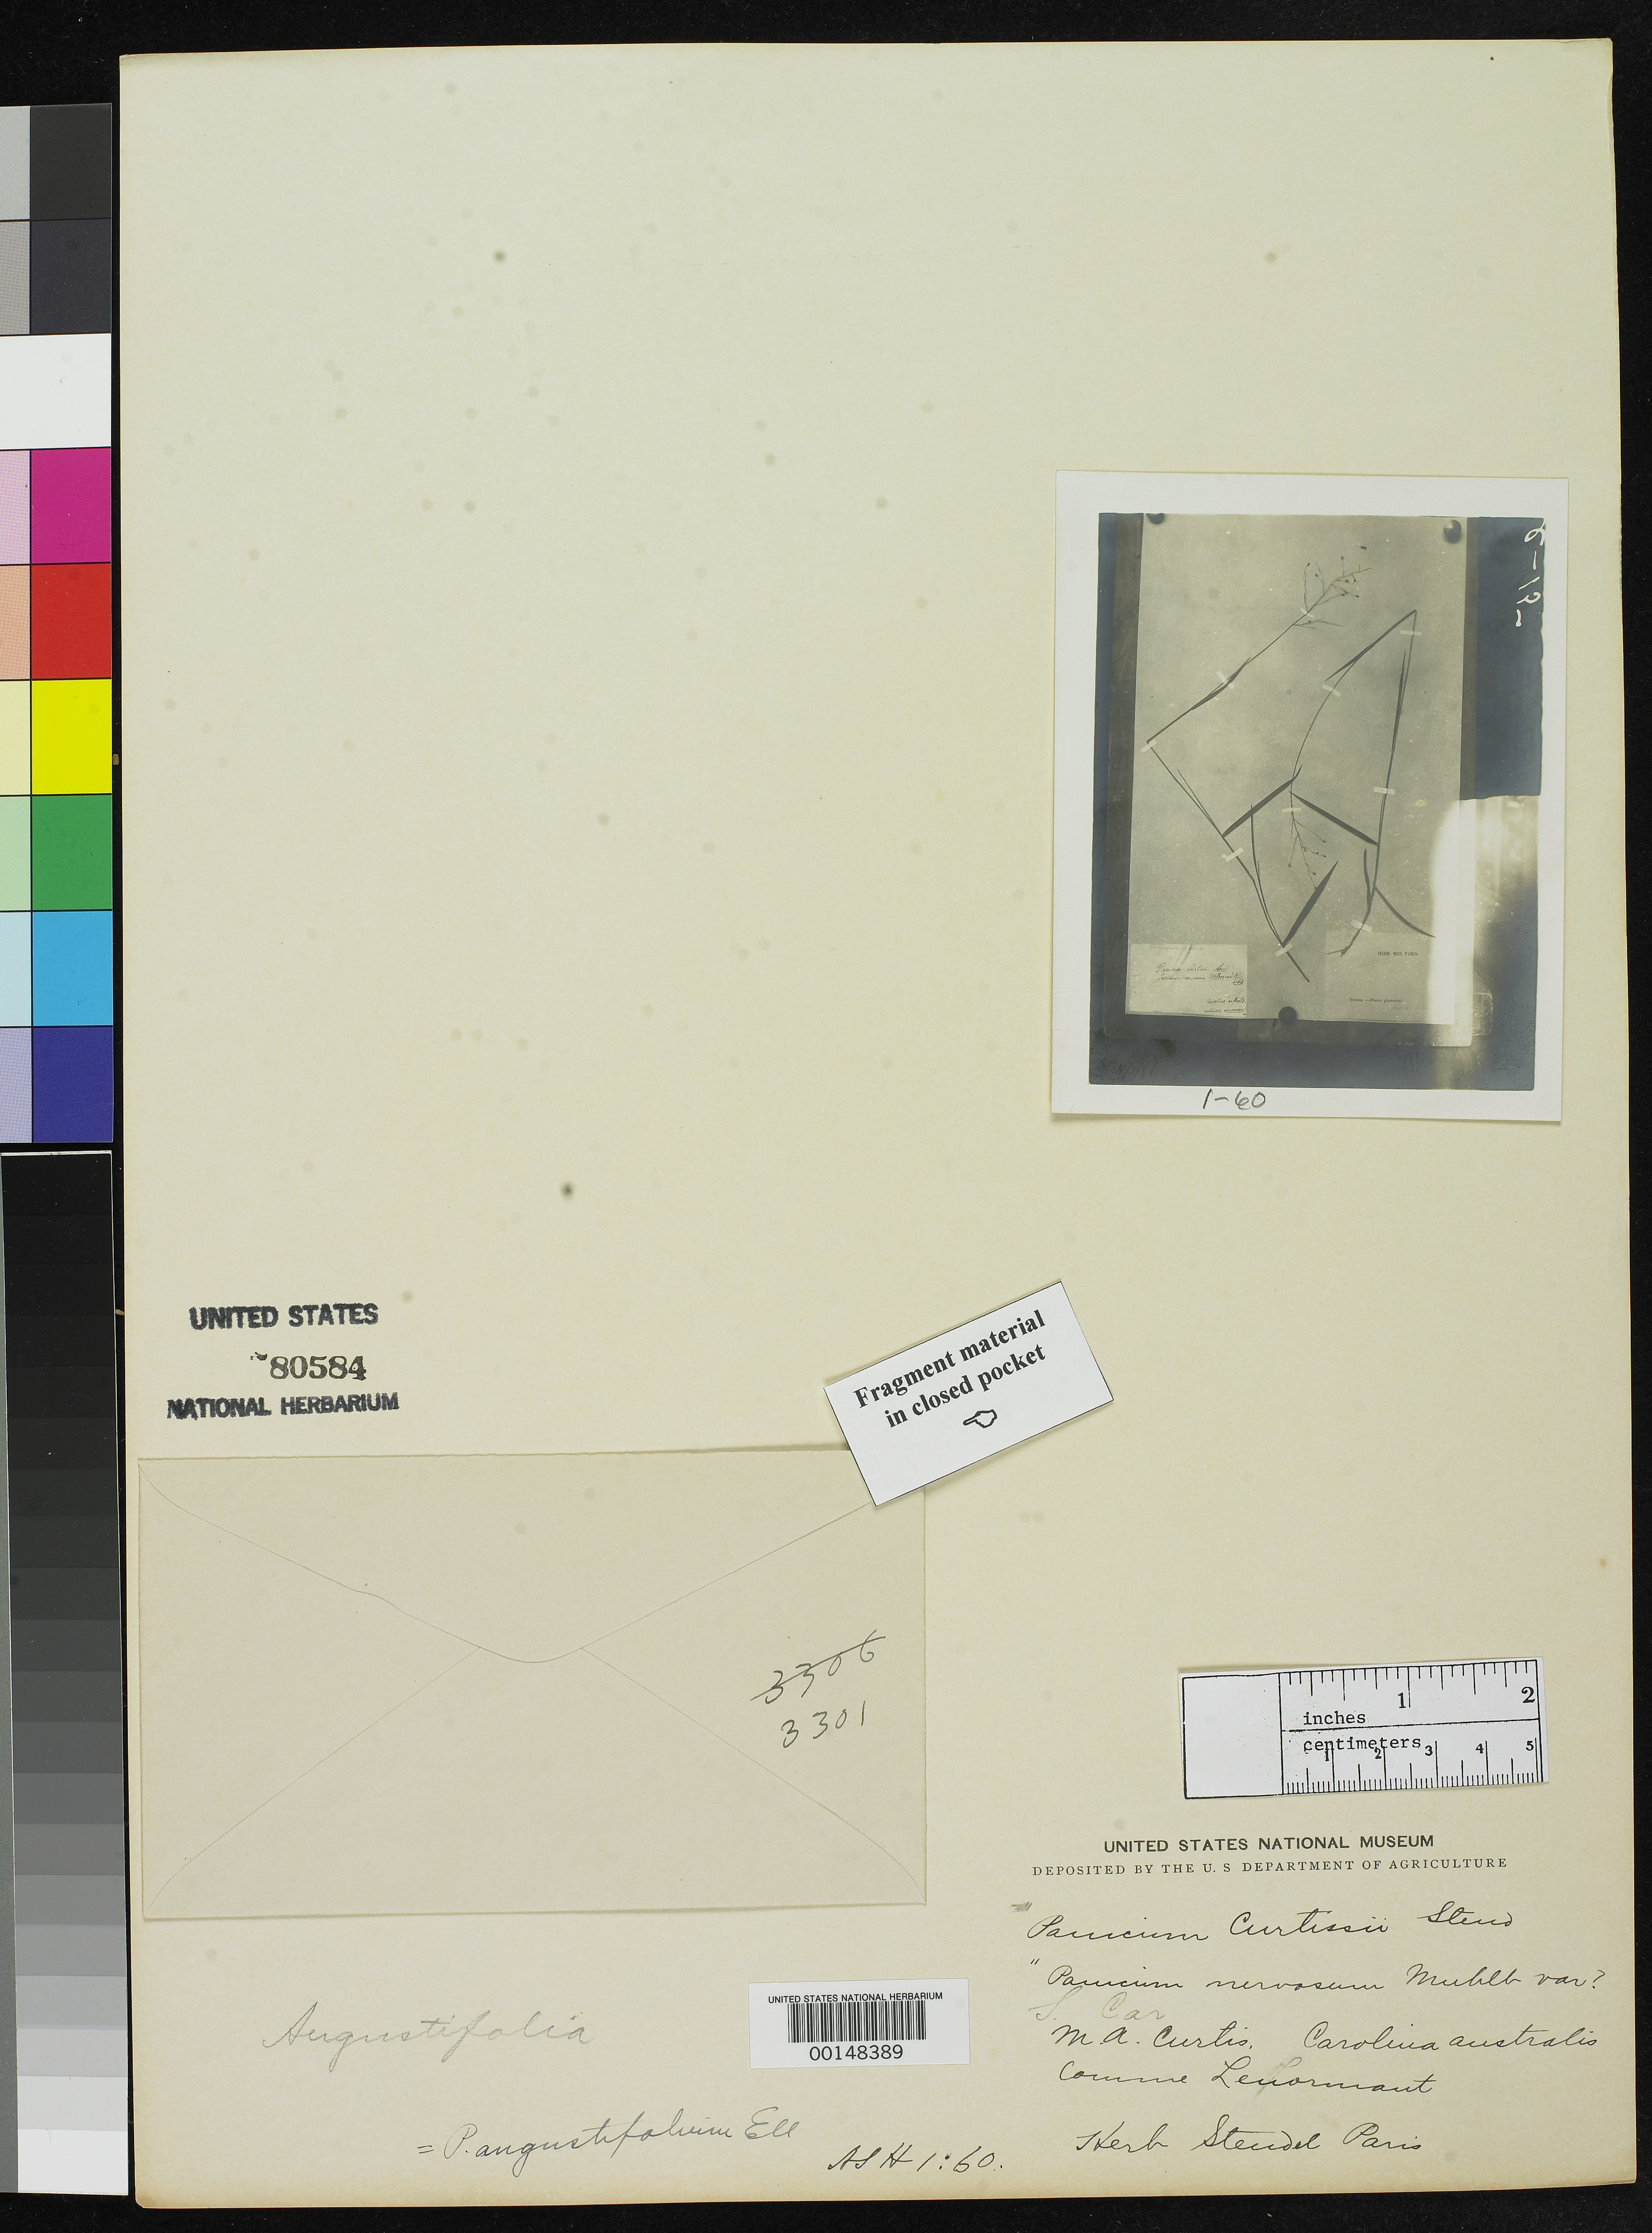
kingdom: Plantae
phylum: Tracheophyta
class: Liliopsida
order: Poales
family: Poaceae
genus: Panicum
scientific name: Panicum curtisii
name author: Steud.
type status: Isotype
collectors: M. A. Curtis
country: United States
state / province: South Carolina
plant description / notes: Fragmentary material of type specimen ex herb. Steudel (P).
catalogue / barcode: US 80584